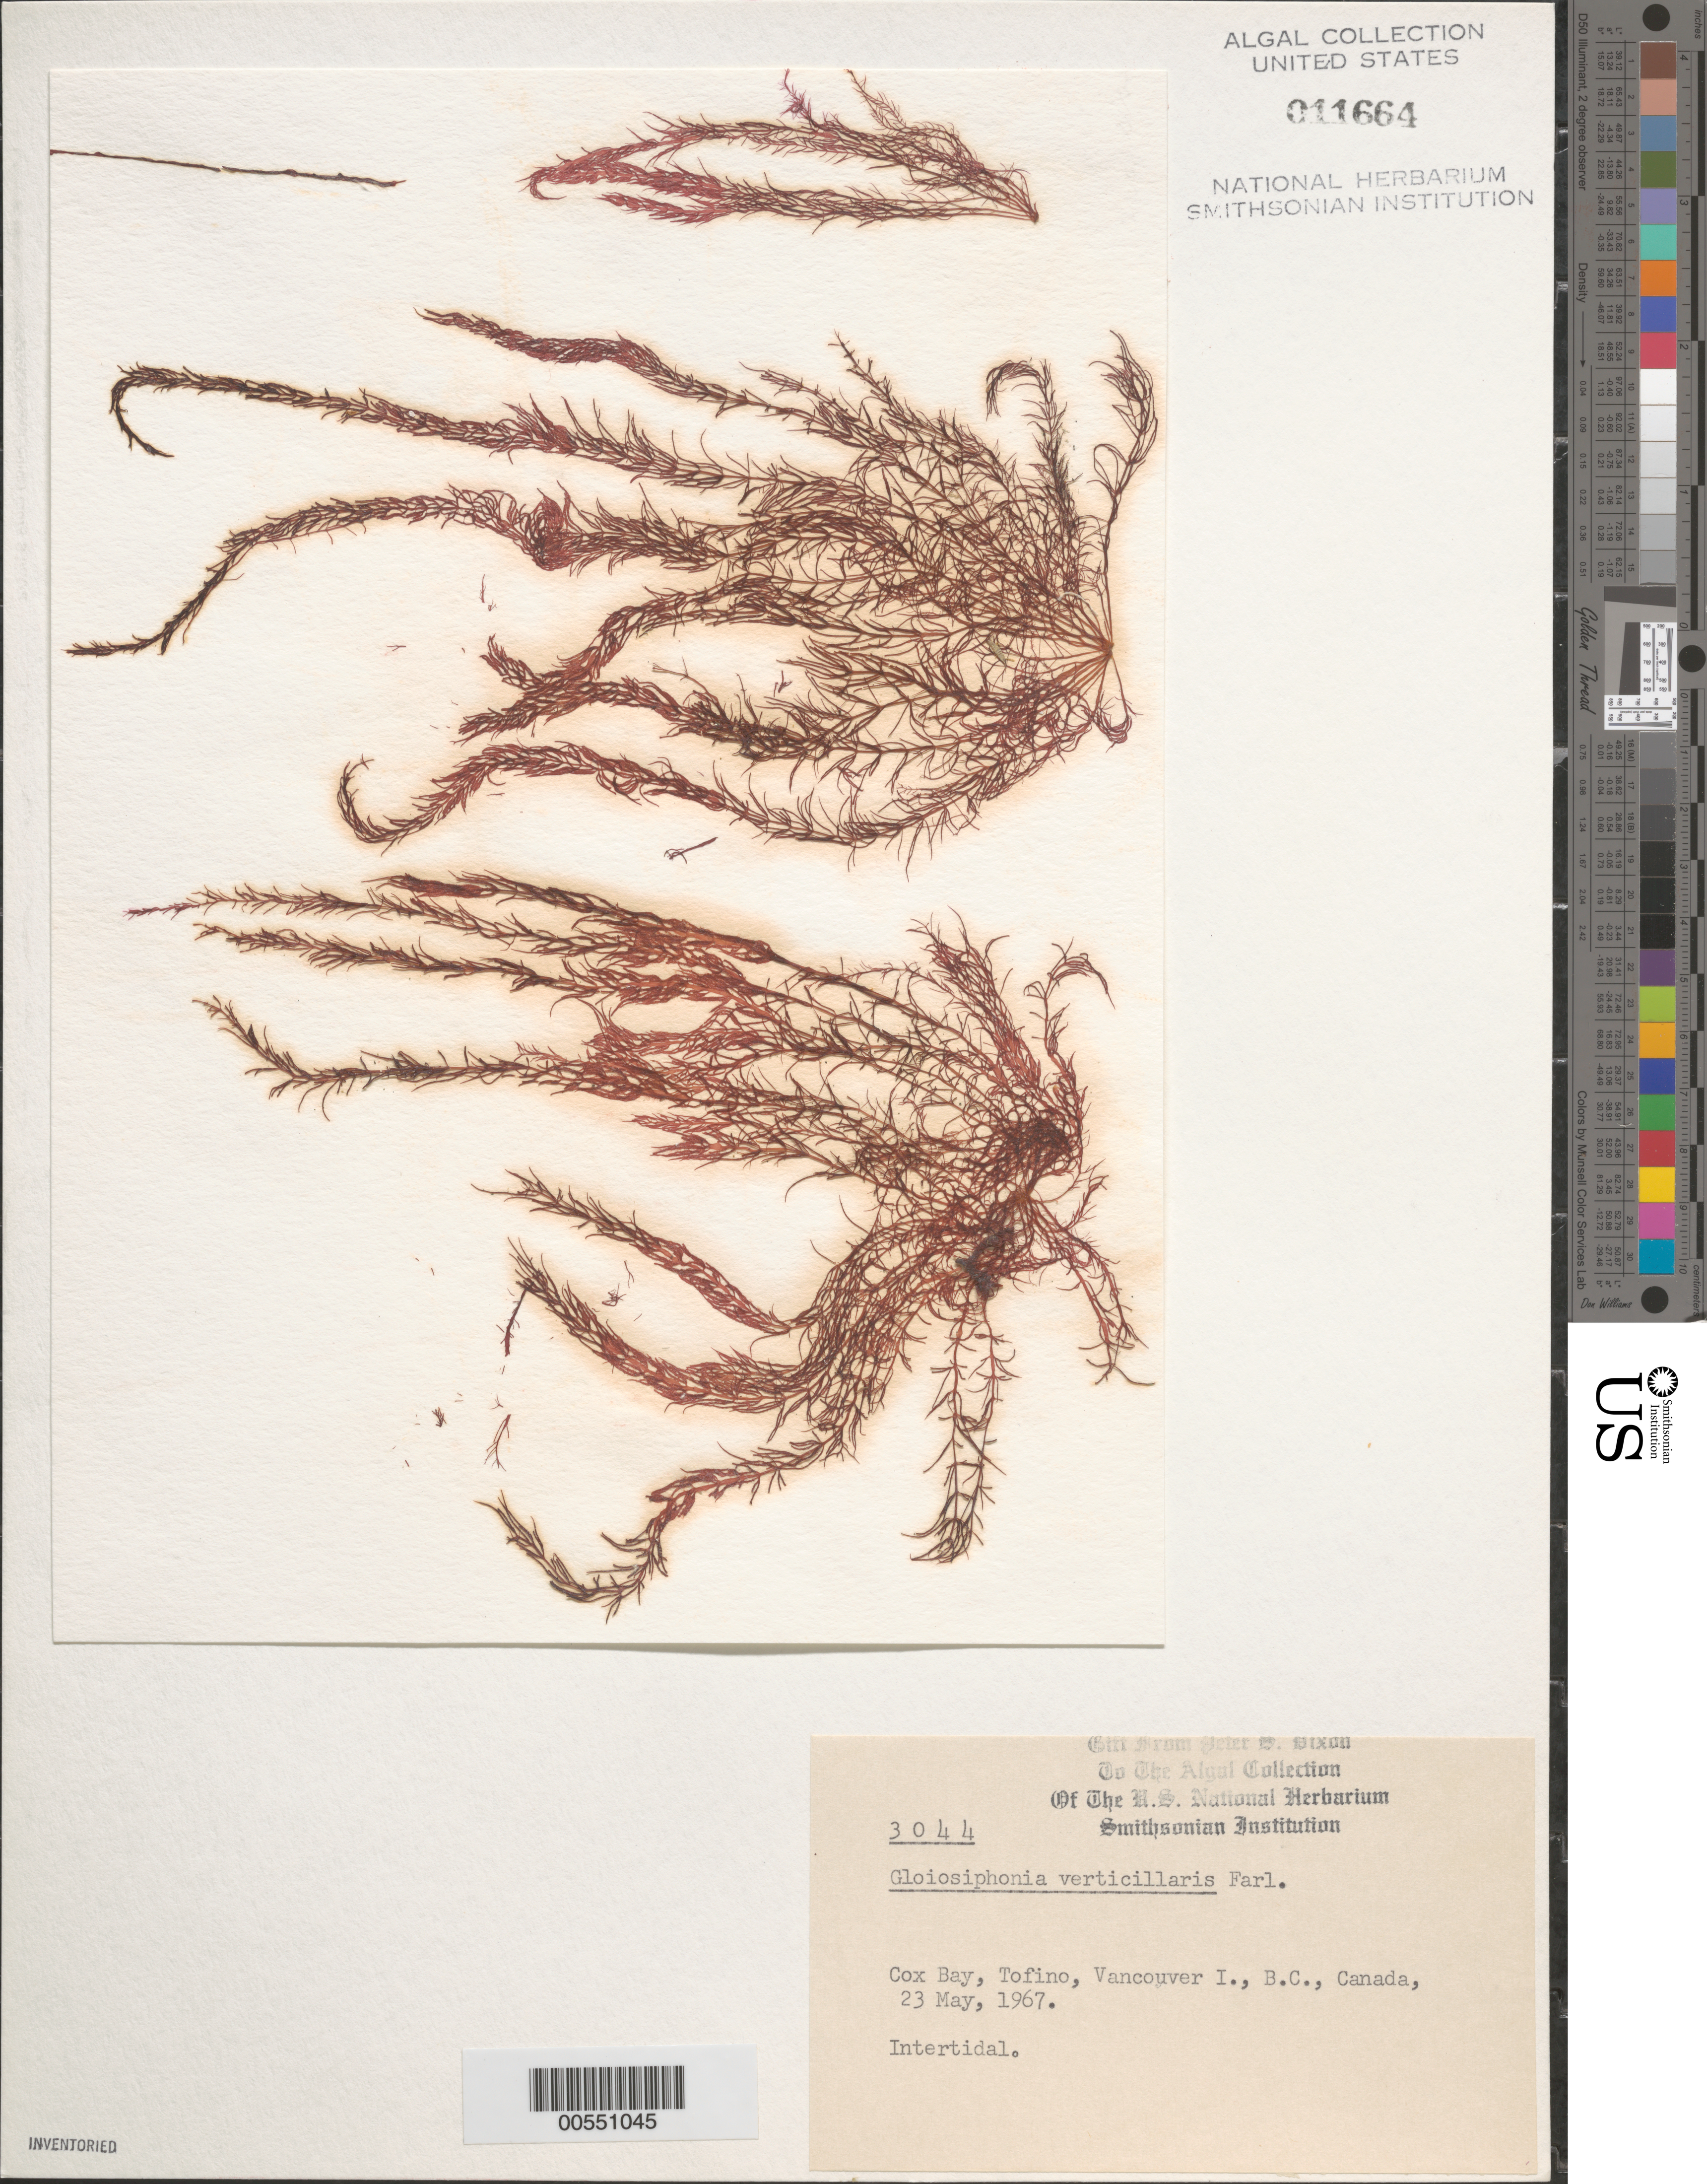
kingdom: Plantae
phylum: Rhodophyta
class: Florideophyceae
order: Gigartinales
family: Gloiosiphoniaceae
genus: Gloiosiphonia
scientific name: Gloiosiphonia verticillaris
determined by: Dixon, P. S.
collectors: P. S. Dixon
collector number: PSD 3044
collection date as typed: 23 May 1967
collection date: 1967-05-23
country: Canada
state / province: British Columbia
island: Vancouver Island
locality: Cox Bay, Tofino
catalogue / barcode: US 11664